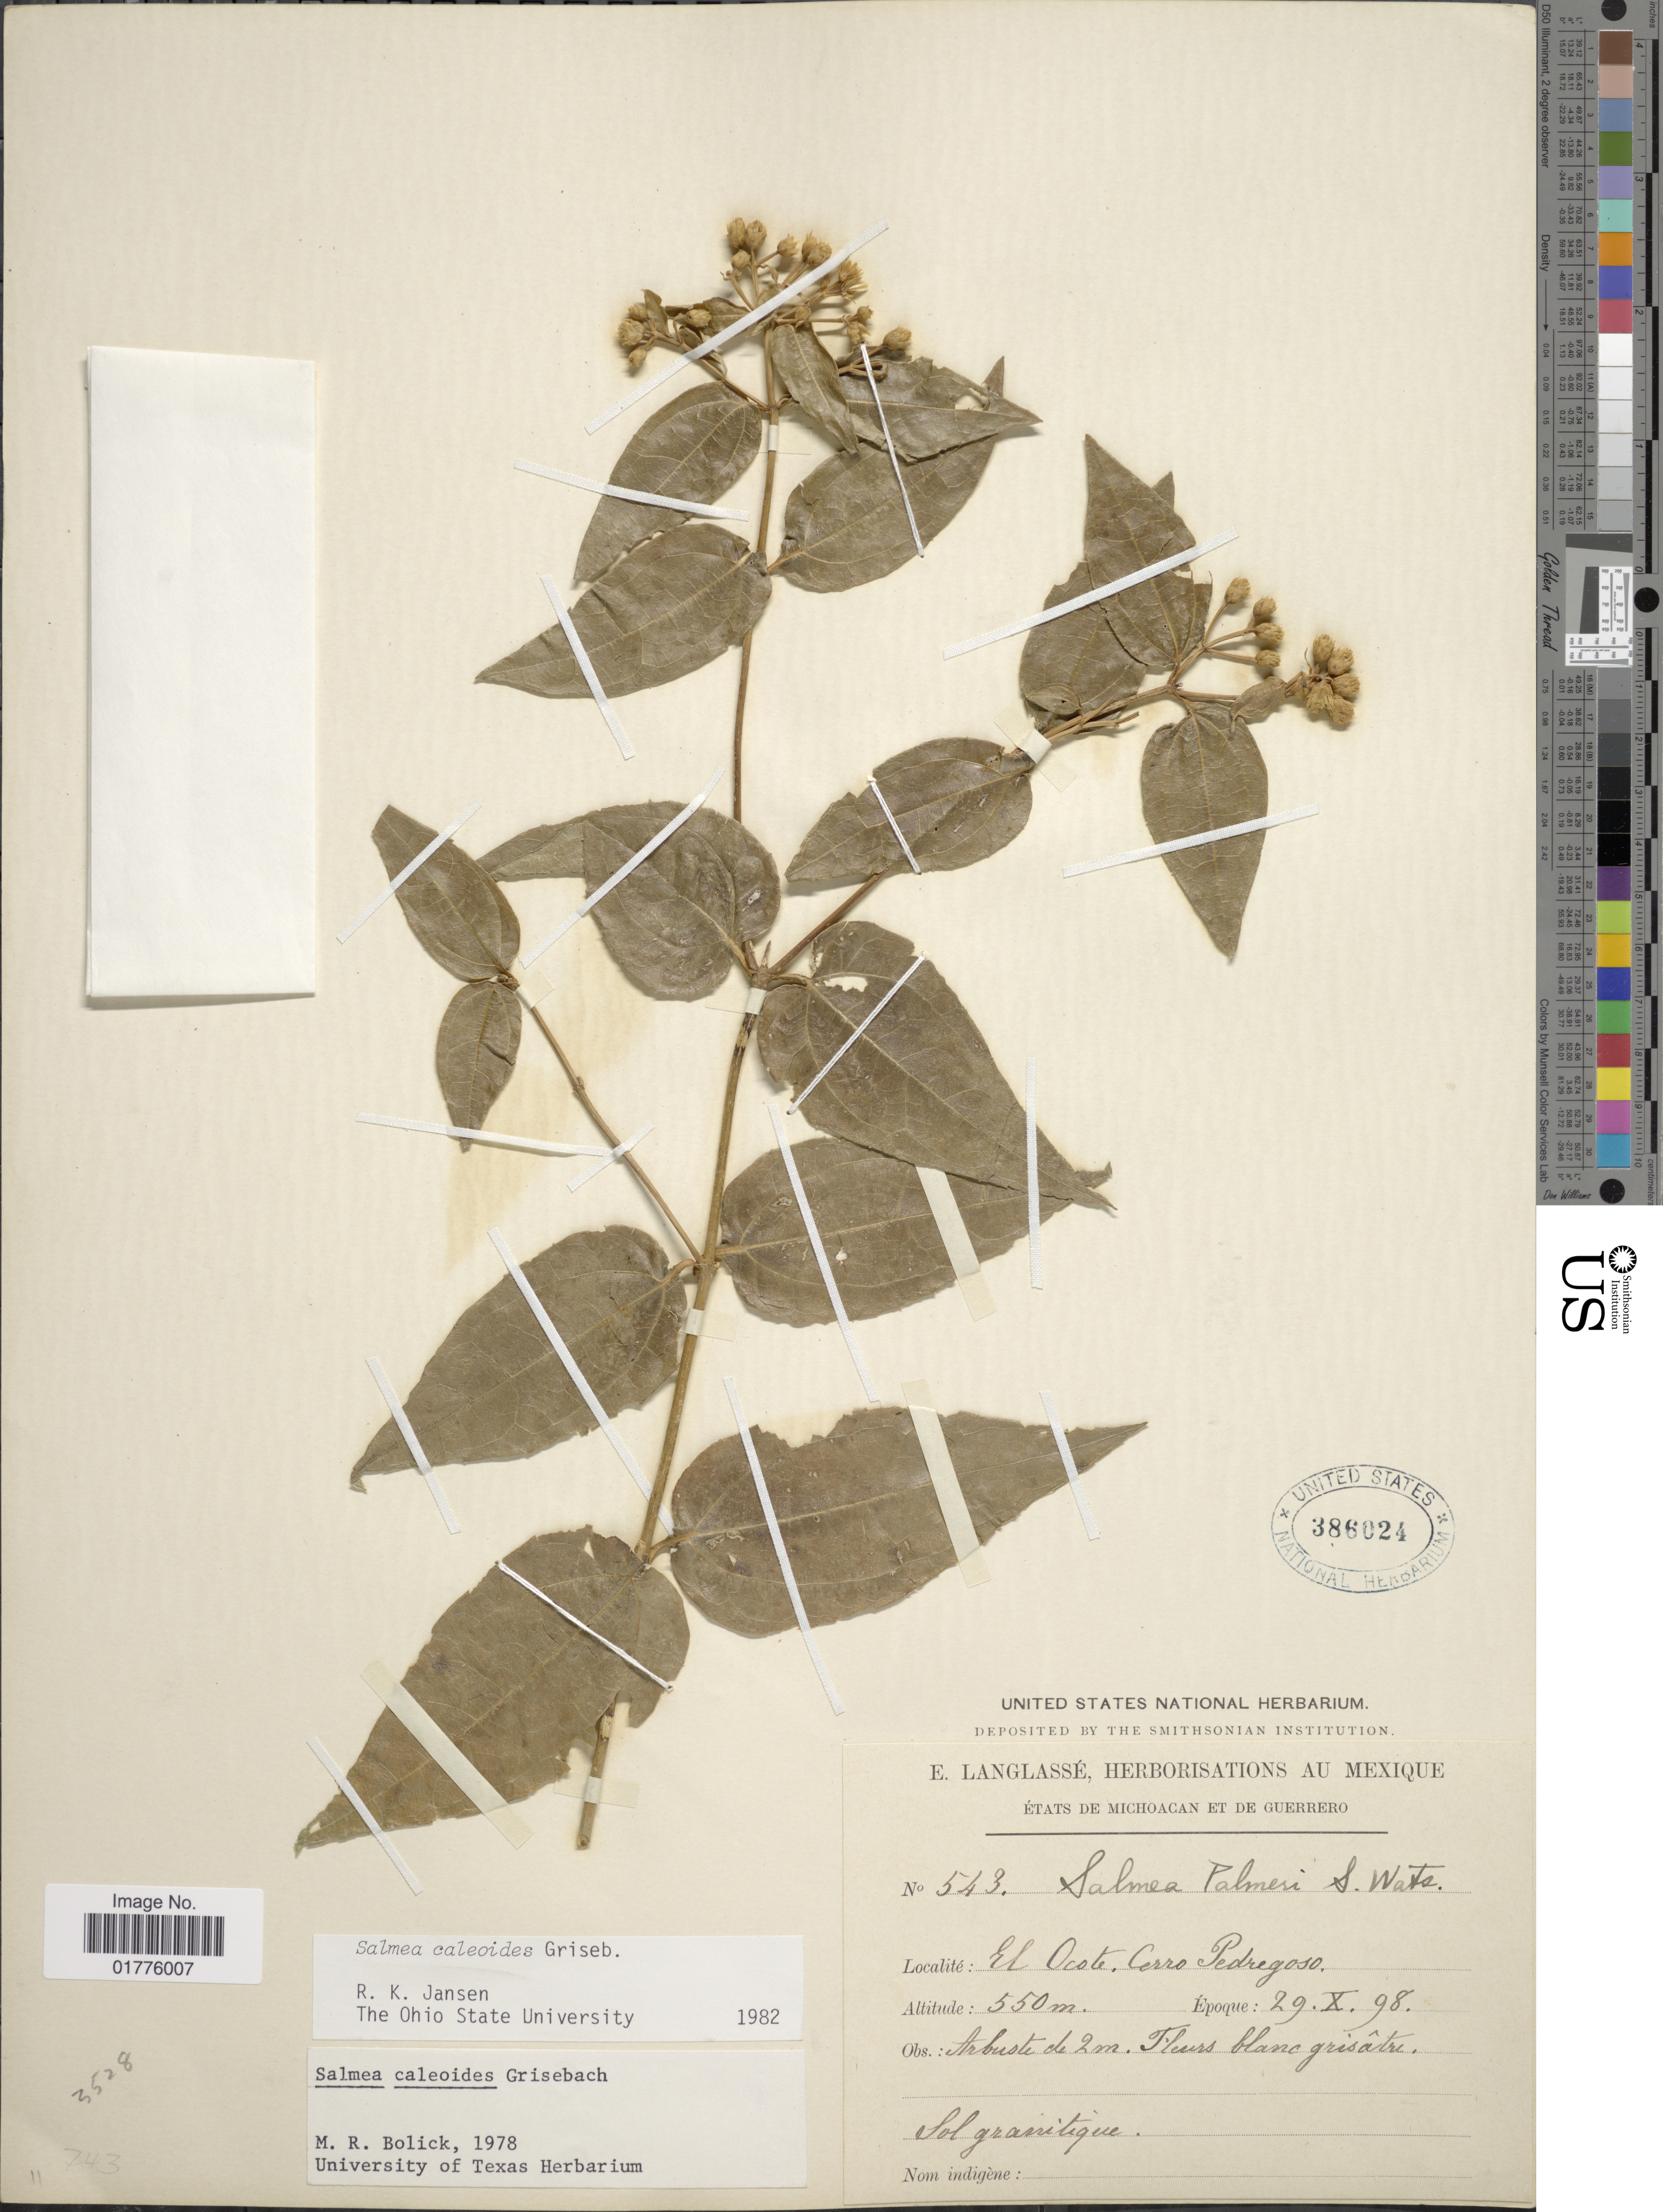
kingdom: Plantae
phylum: Tracheophyta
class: Magnoliopsida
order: Asterales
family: Asteraceae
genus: Salmea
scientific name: Salmea caleoides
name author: Griseb.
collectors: E. Langlassé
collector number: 543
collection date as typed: Transcribed d/m/y: 29/10/98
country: Mexico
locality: De Michoacan et de Guerrero, El Ocote, Cerro Pedregoso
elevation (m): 550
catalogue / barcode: US 386024